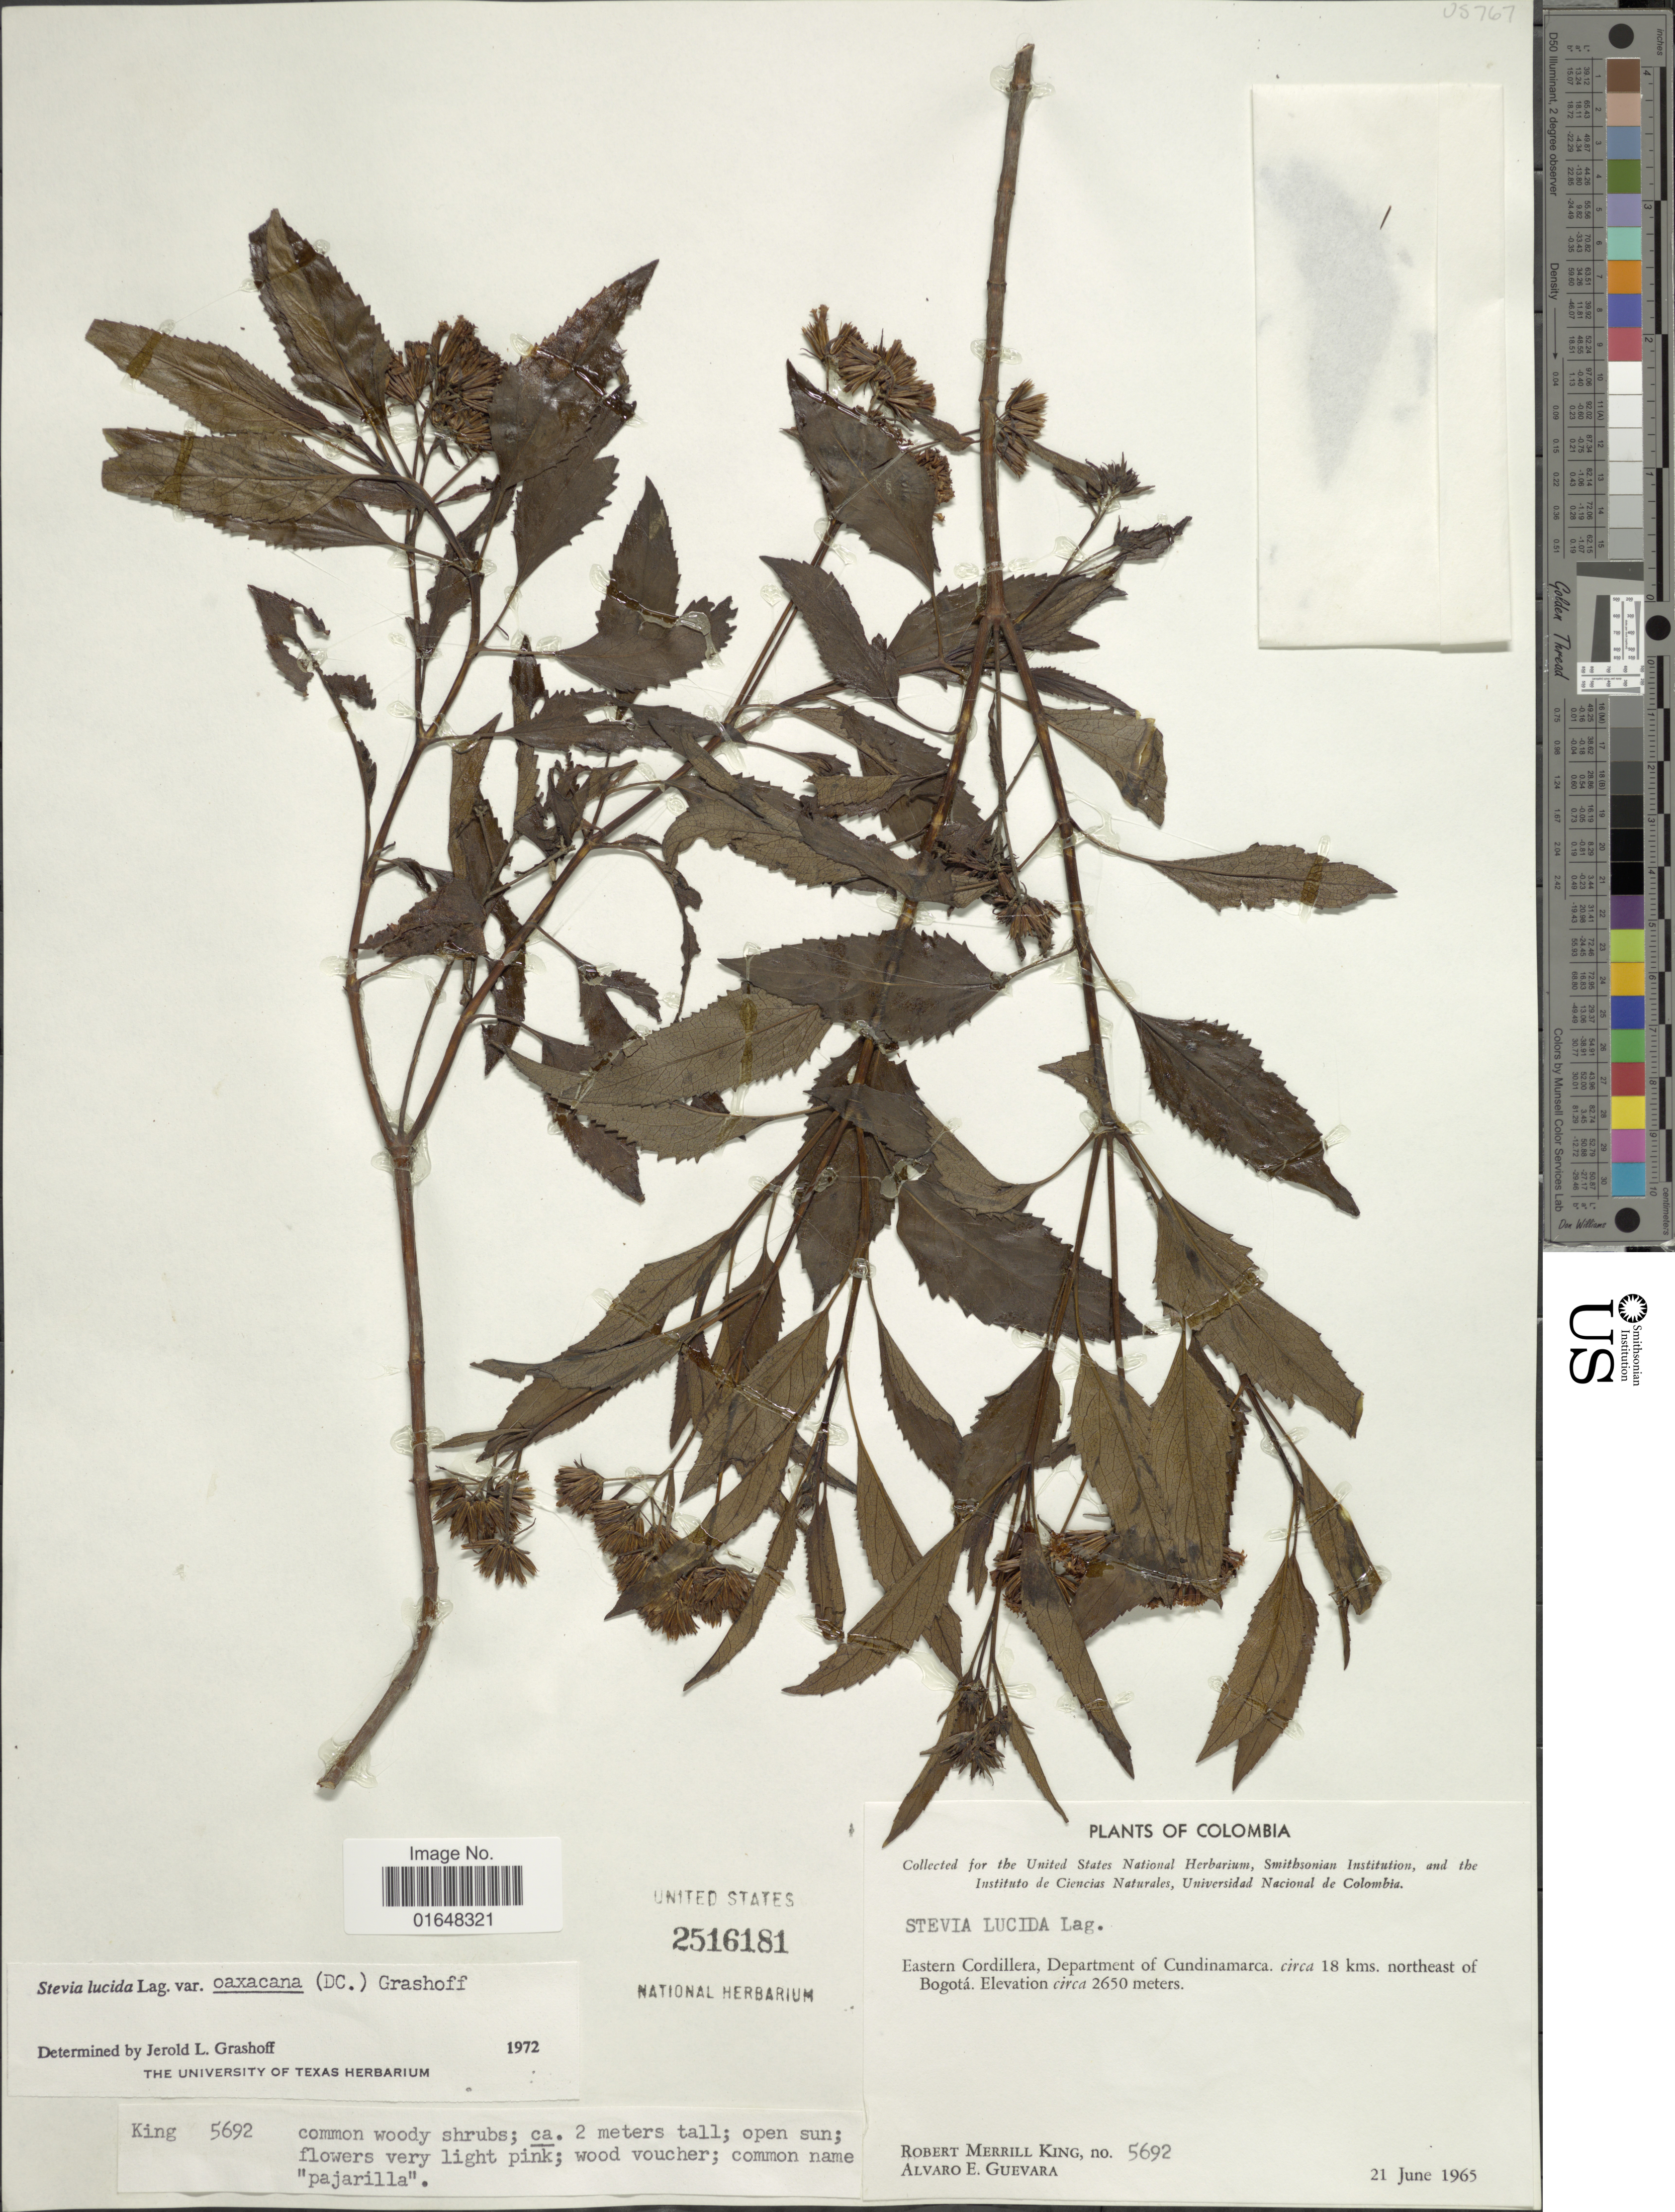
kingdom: Plantae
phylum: Tracheophyta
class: Magnoliopsida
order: Asterales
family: Asteraceae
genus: Stevia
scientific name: Stevia lucida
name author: Lag.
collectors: R. M. King & A. E. Guevara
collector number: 5692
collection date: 1965-06-21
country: Colombia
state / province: Cundinamarca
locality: Eastern Cordillera, Department of Cundinamarca, circa 18 kms. northeast of Bogotá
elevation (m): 2650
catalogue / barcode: US 2516181